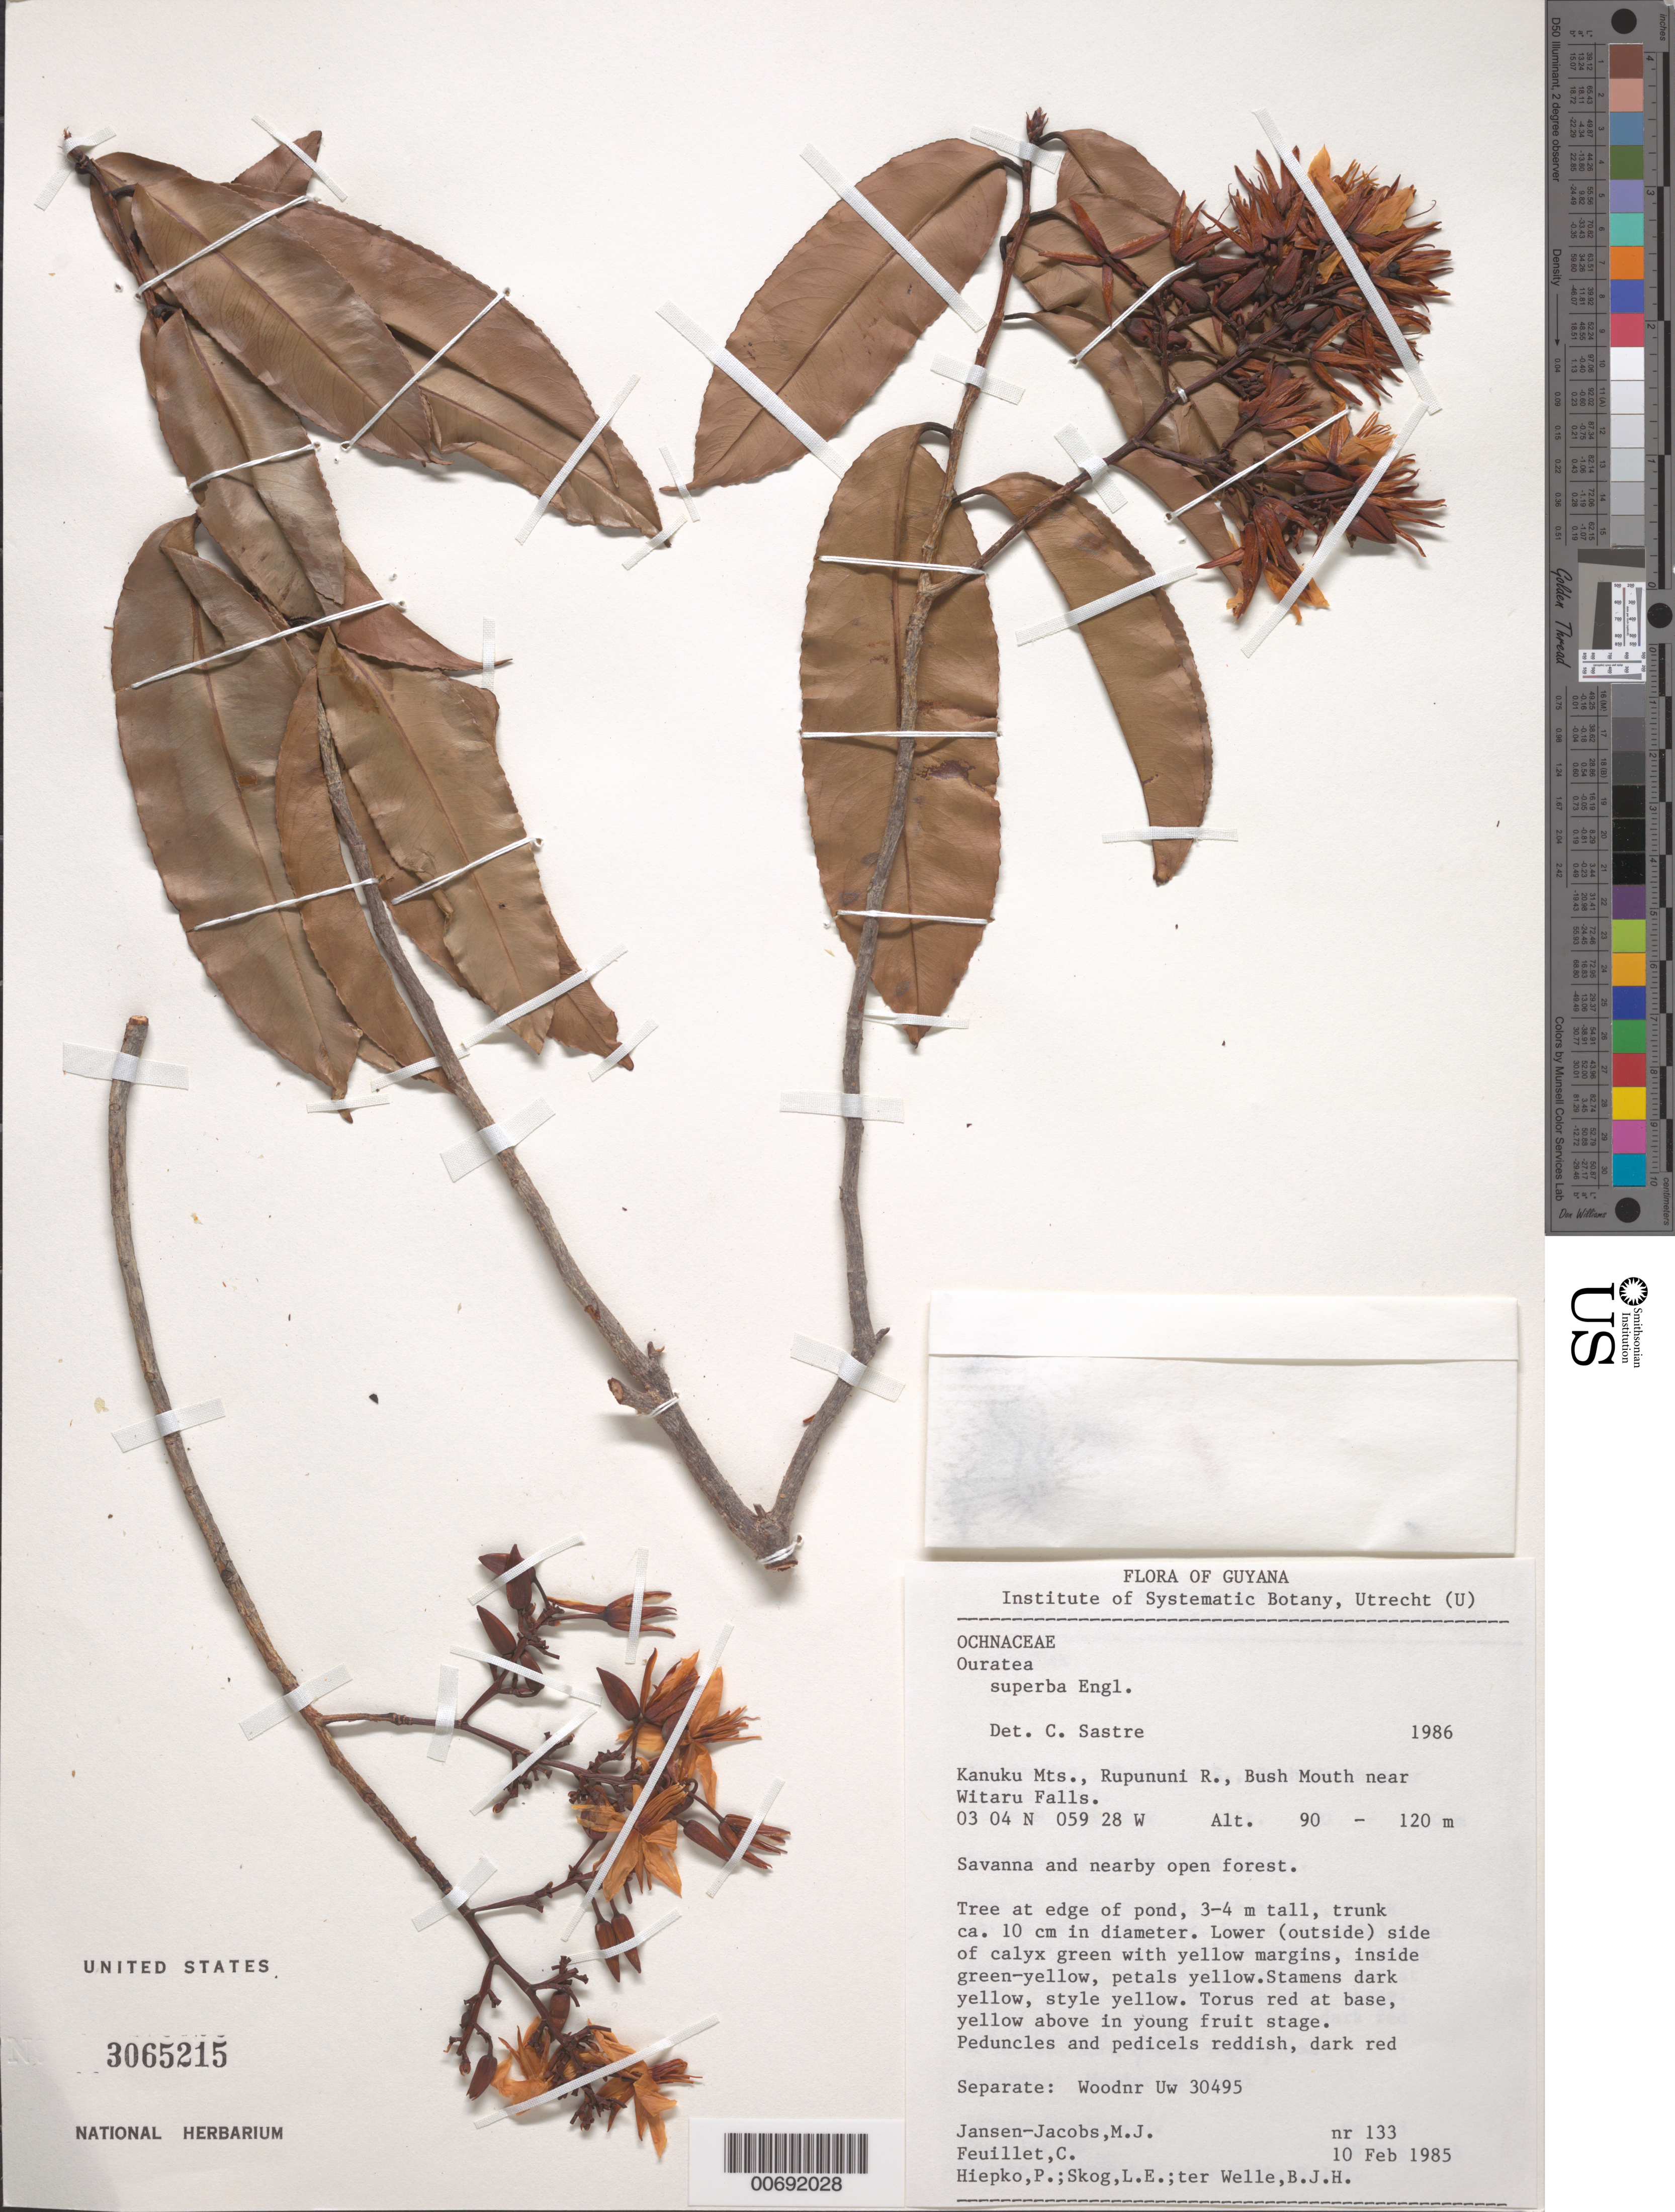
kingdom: Plantae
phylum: Tracheophyta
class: Magnoliopsida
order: Malpighiales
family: Ochnaceae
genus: Ouratea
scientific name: Ouratea superba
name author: Engl.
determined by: Sastre, C. H. L.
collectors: M. J. Jansen-Jacobs, C. Feuillet, P. H. Hiepko, L. E. Skog & B. Welle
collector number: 133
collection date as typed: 10-Feb-85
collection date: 1985-02-10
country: Guyana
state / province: U. Takutu-U. Essequibo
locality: Kanuku Mts., Rupununi R., Bush Mouth near Witaru Falls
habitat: Edge of pond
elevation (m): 90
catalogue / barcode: US 3065215